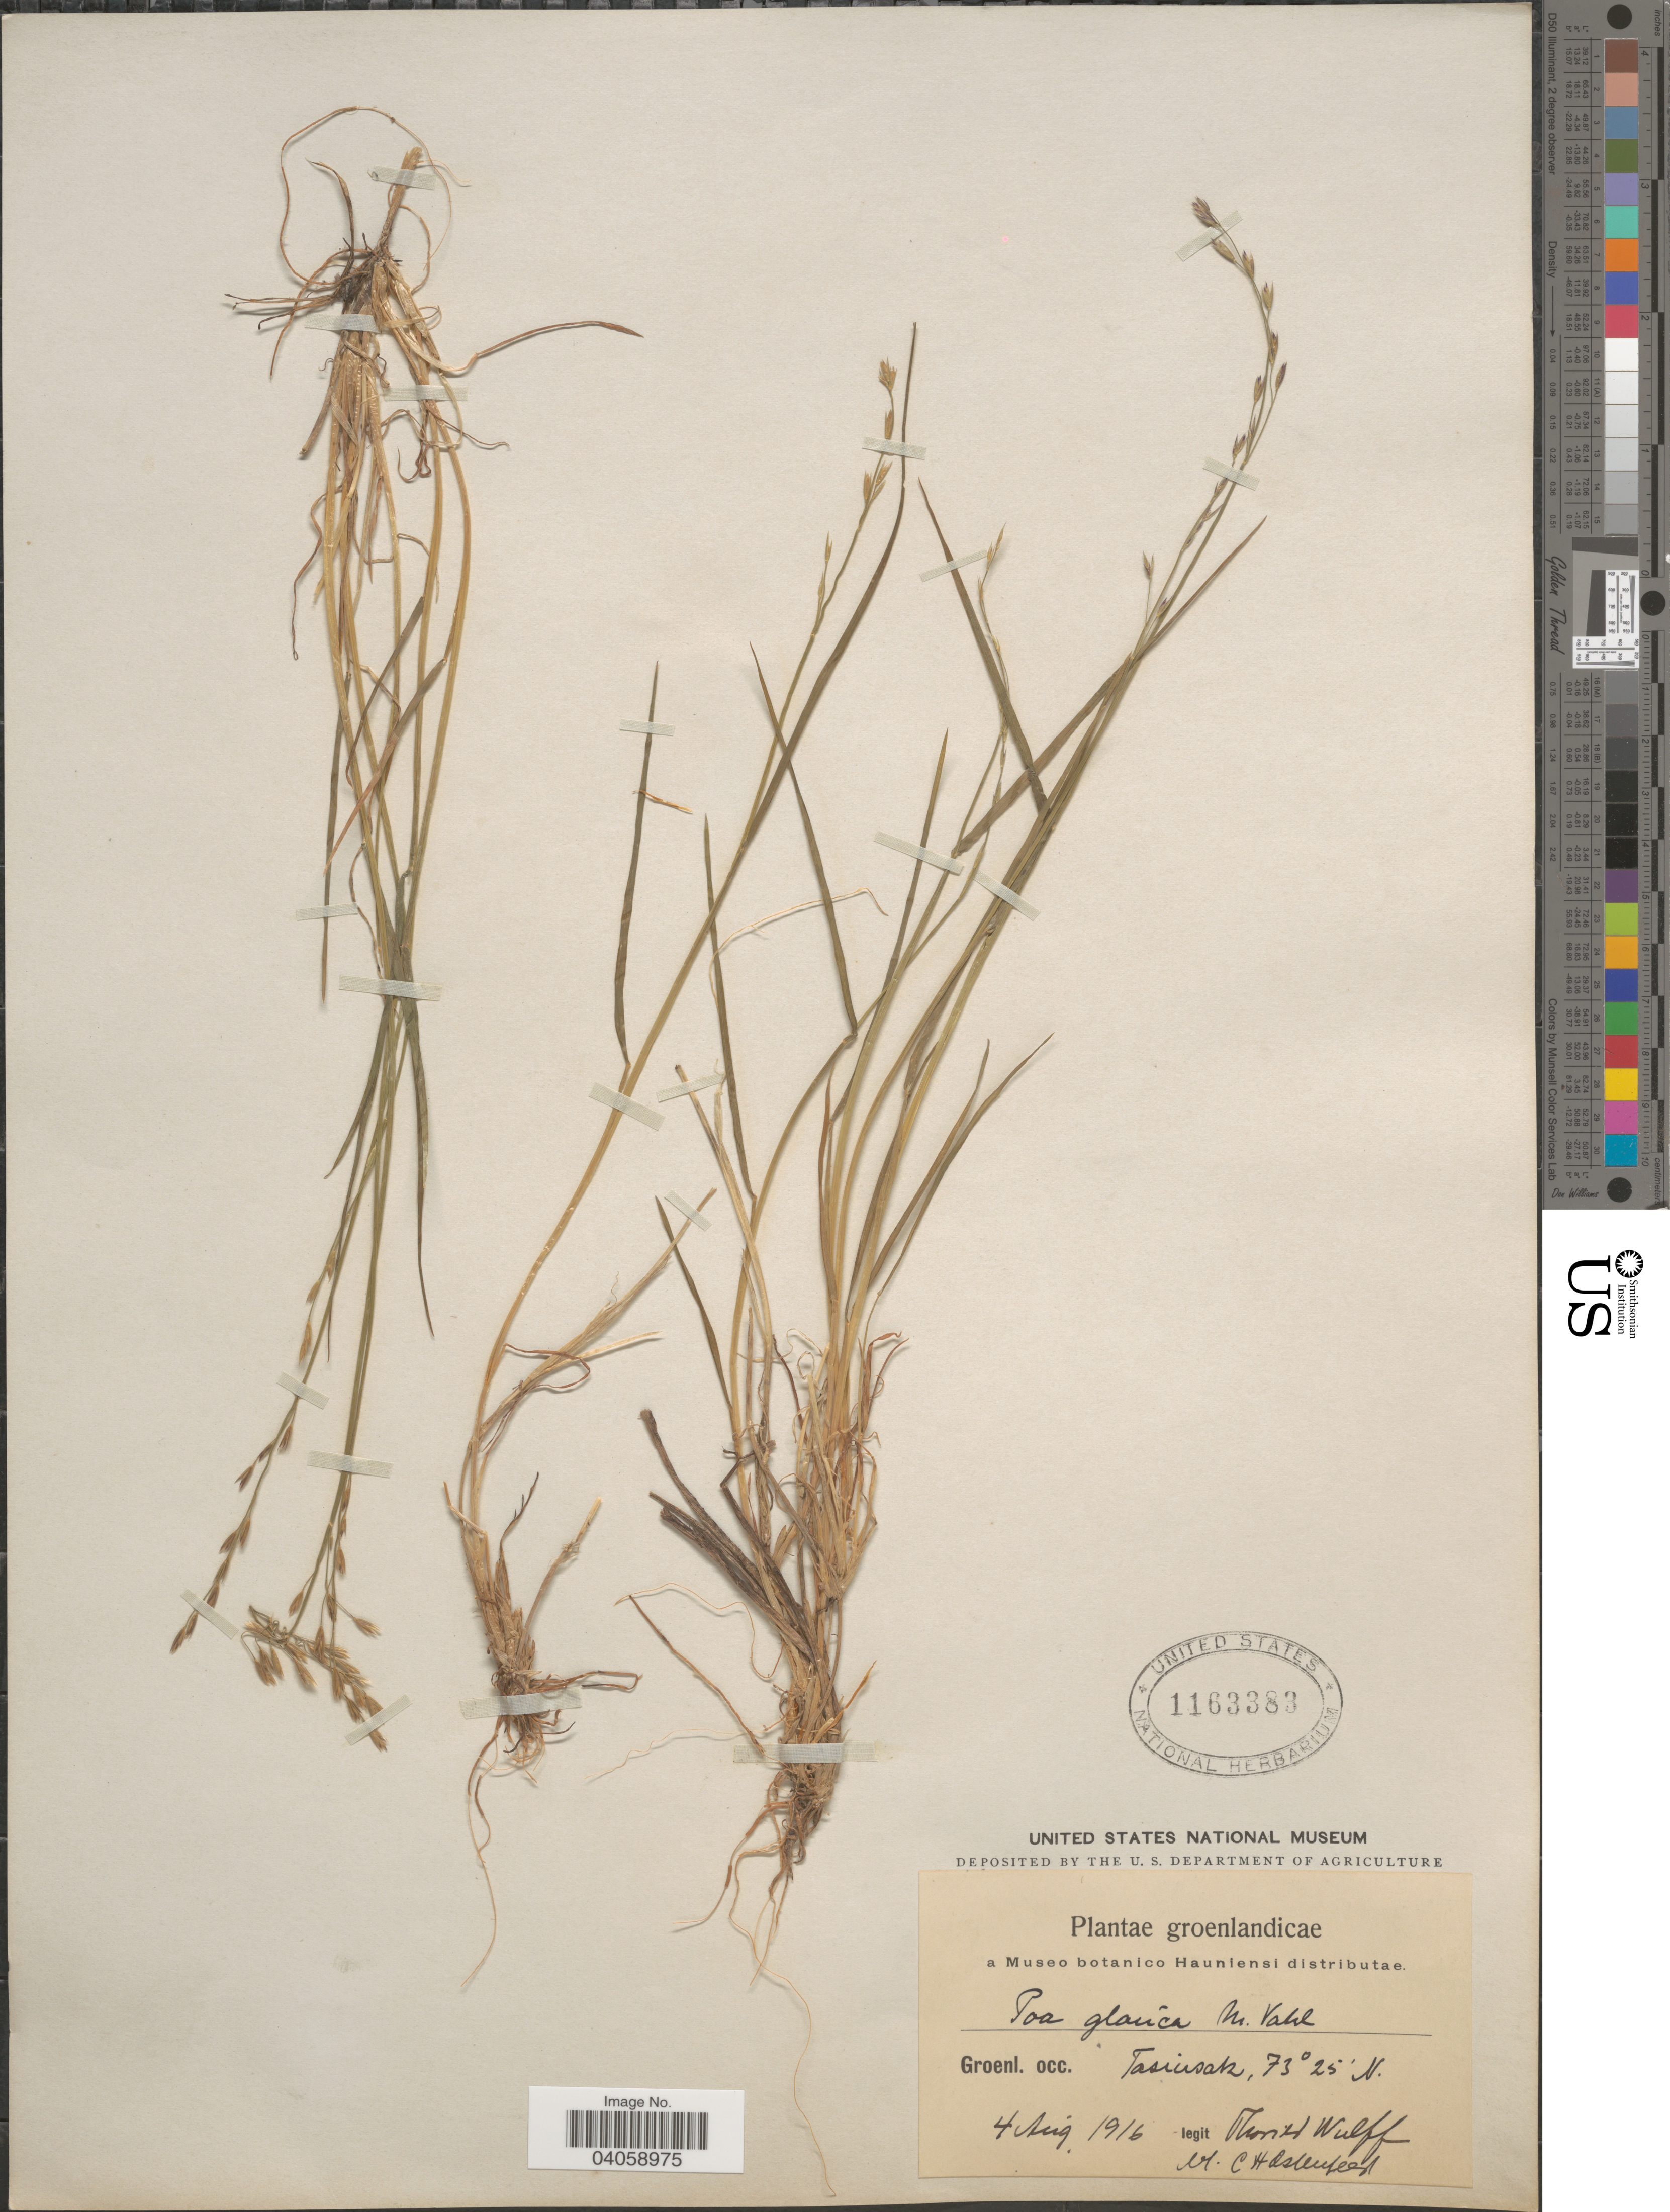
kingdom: Plantae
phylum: Tracheophyta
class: Liliopsida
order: Poales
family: Poaceae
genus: Poa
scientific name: Poa glauca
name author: Vahl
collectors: T. Wulff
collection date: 1916-08-04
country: Greenland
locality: Groenlandicae. Groenl. occ. Tasinsak.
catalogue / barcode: US 1163383